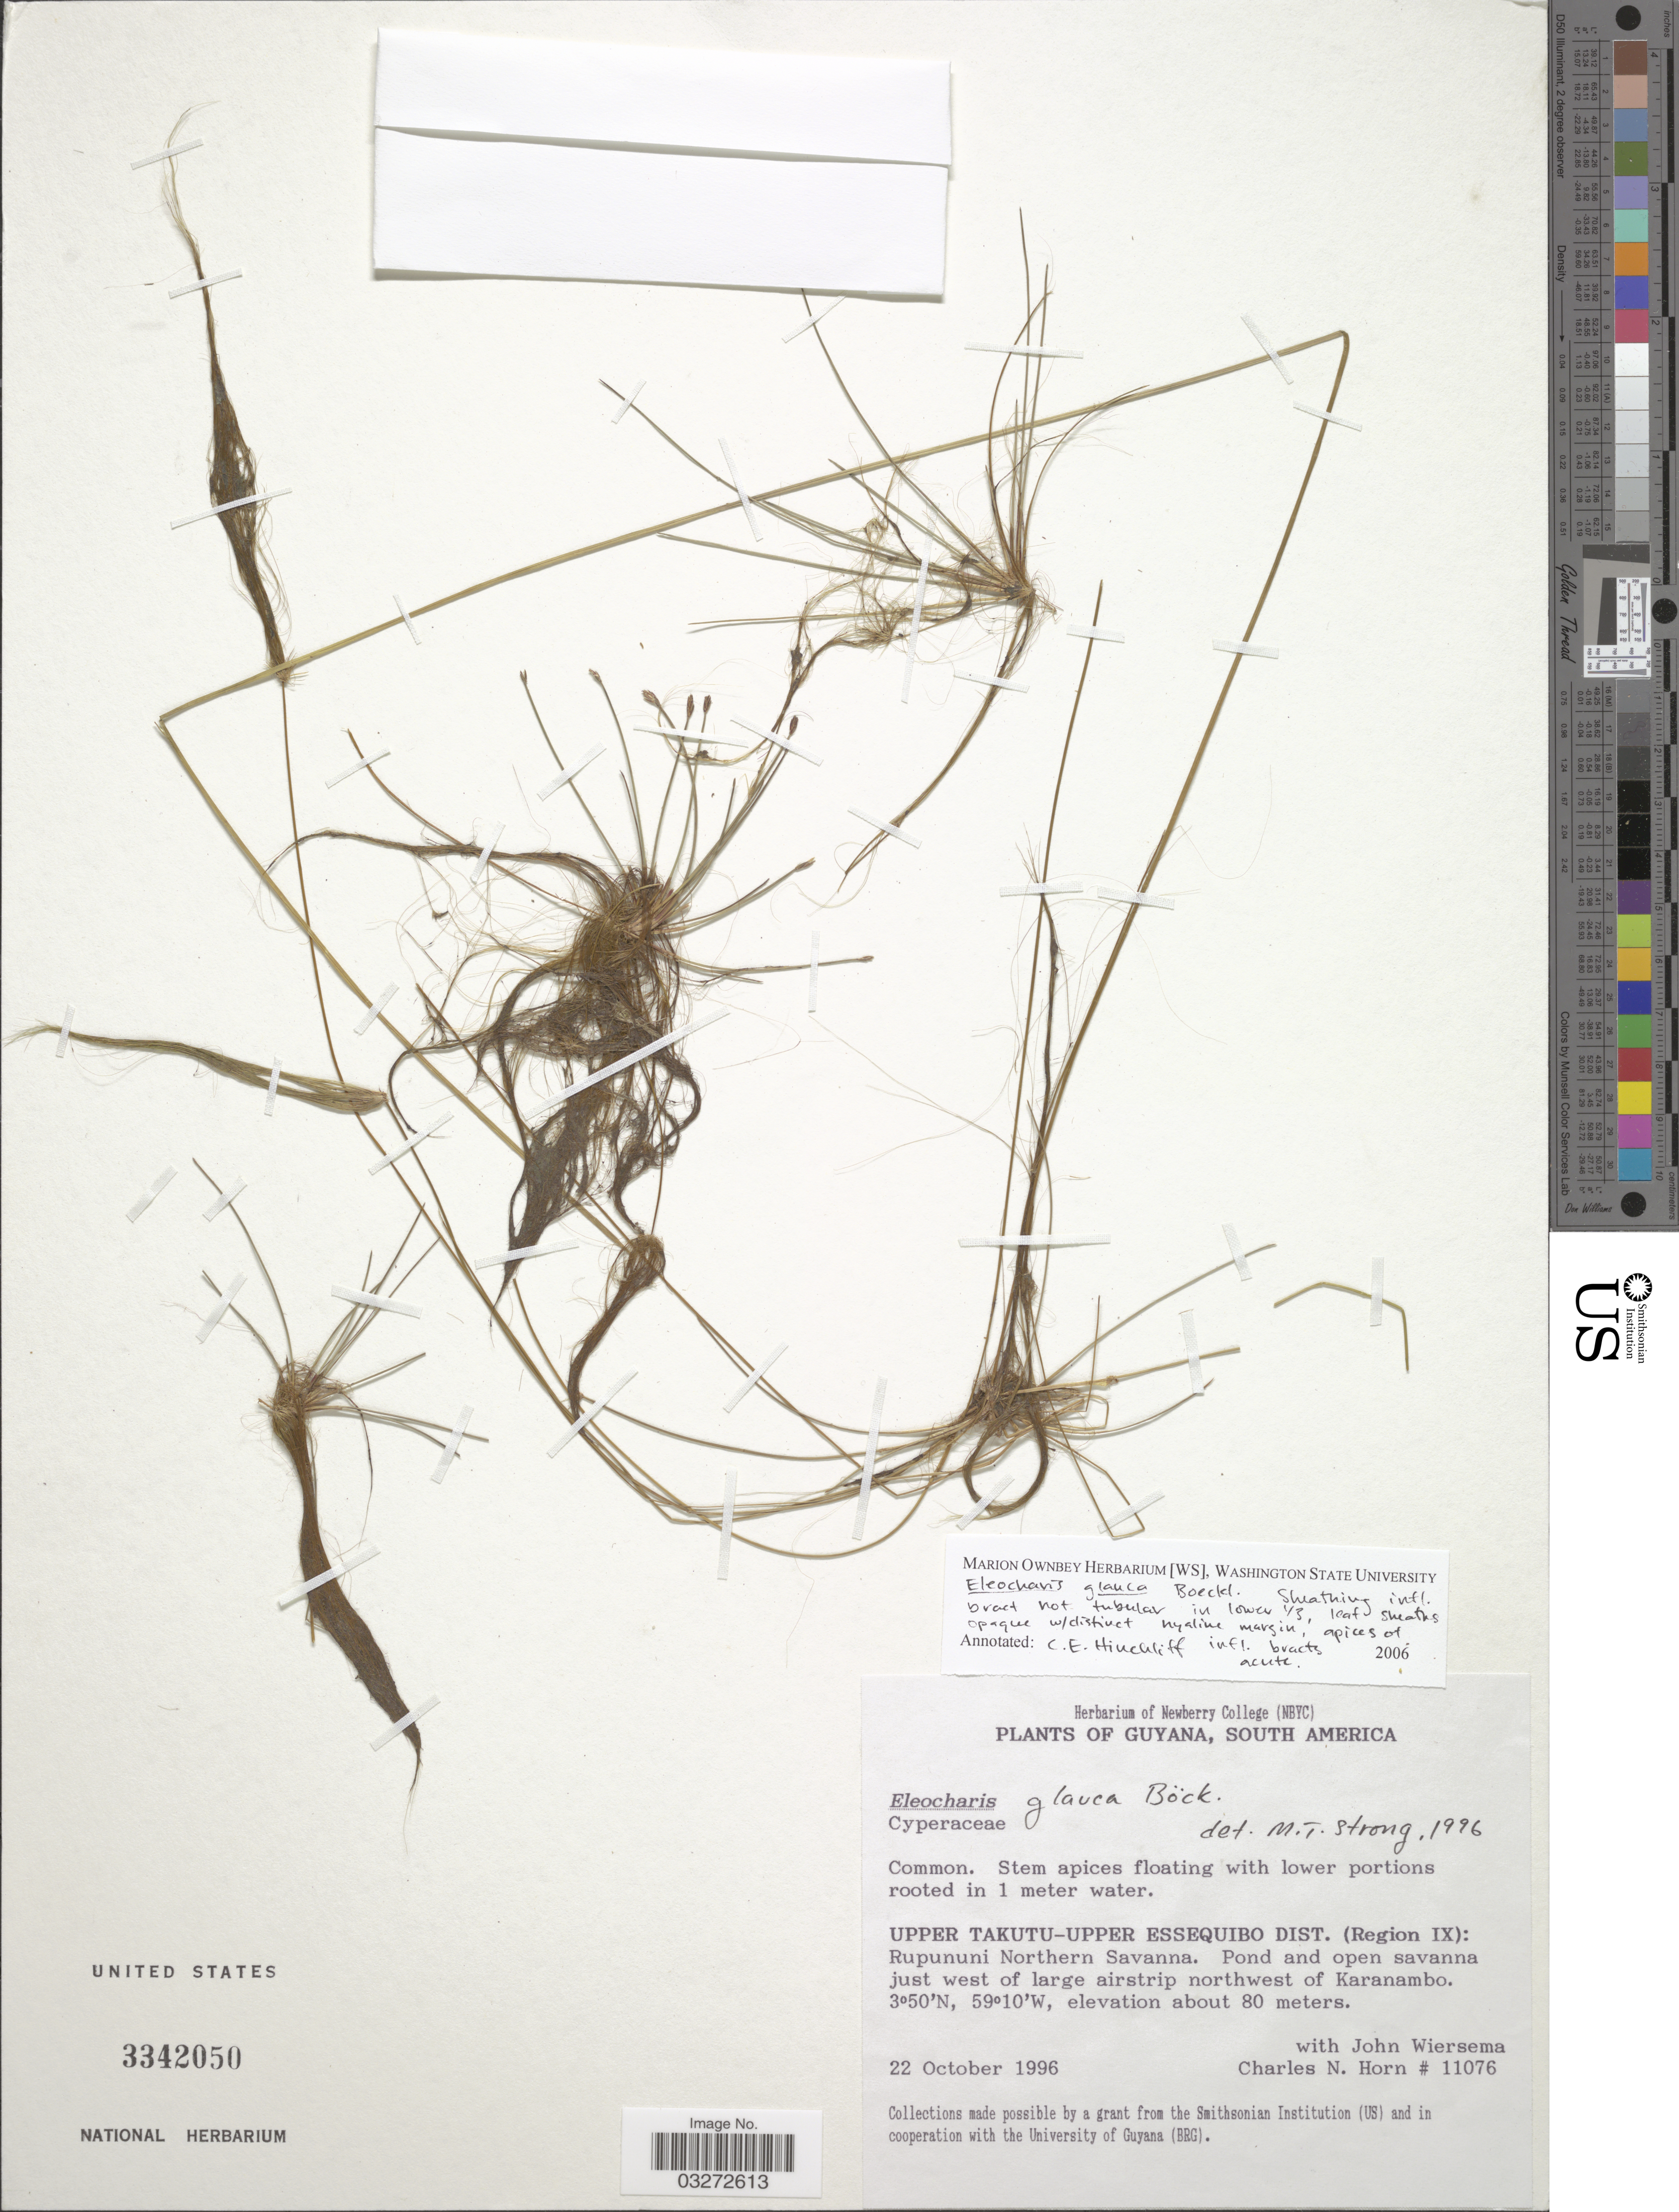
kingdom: Plantae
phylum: Tracheophyta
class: Liliopsida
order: Poales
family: Cyperaceae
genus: Eleocharis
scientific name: Eleocharis glauca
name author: Boeckeler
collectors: C. Horn & J. H. Wiersema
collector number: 11076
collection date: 1996-10-22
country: Guyana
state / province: U. Takutu-U. Essequibo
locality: Upper Takutu-Upper Essequibo Dist. (Region IX): Rupununi Northern Savanna. Pond and open savanna just west of large airstrip northwest of Karanambo.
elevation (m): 80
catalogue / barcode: US 3342050